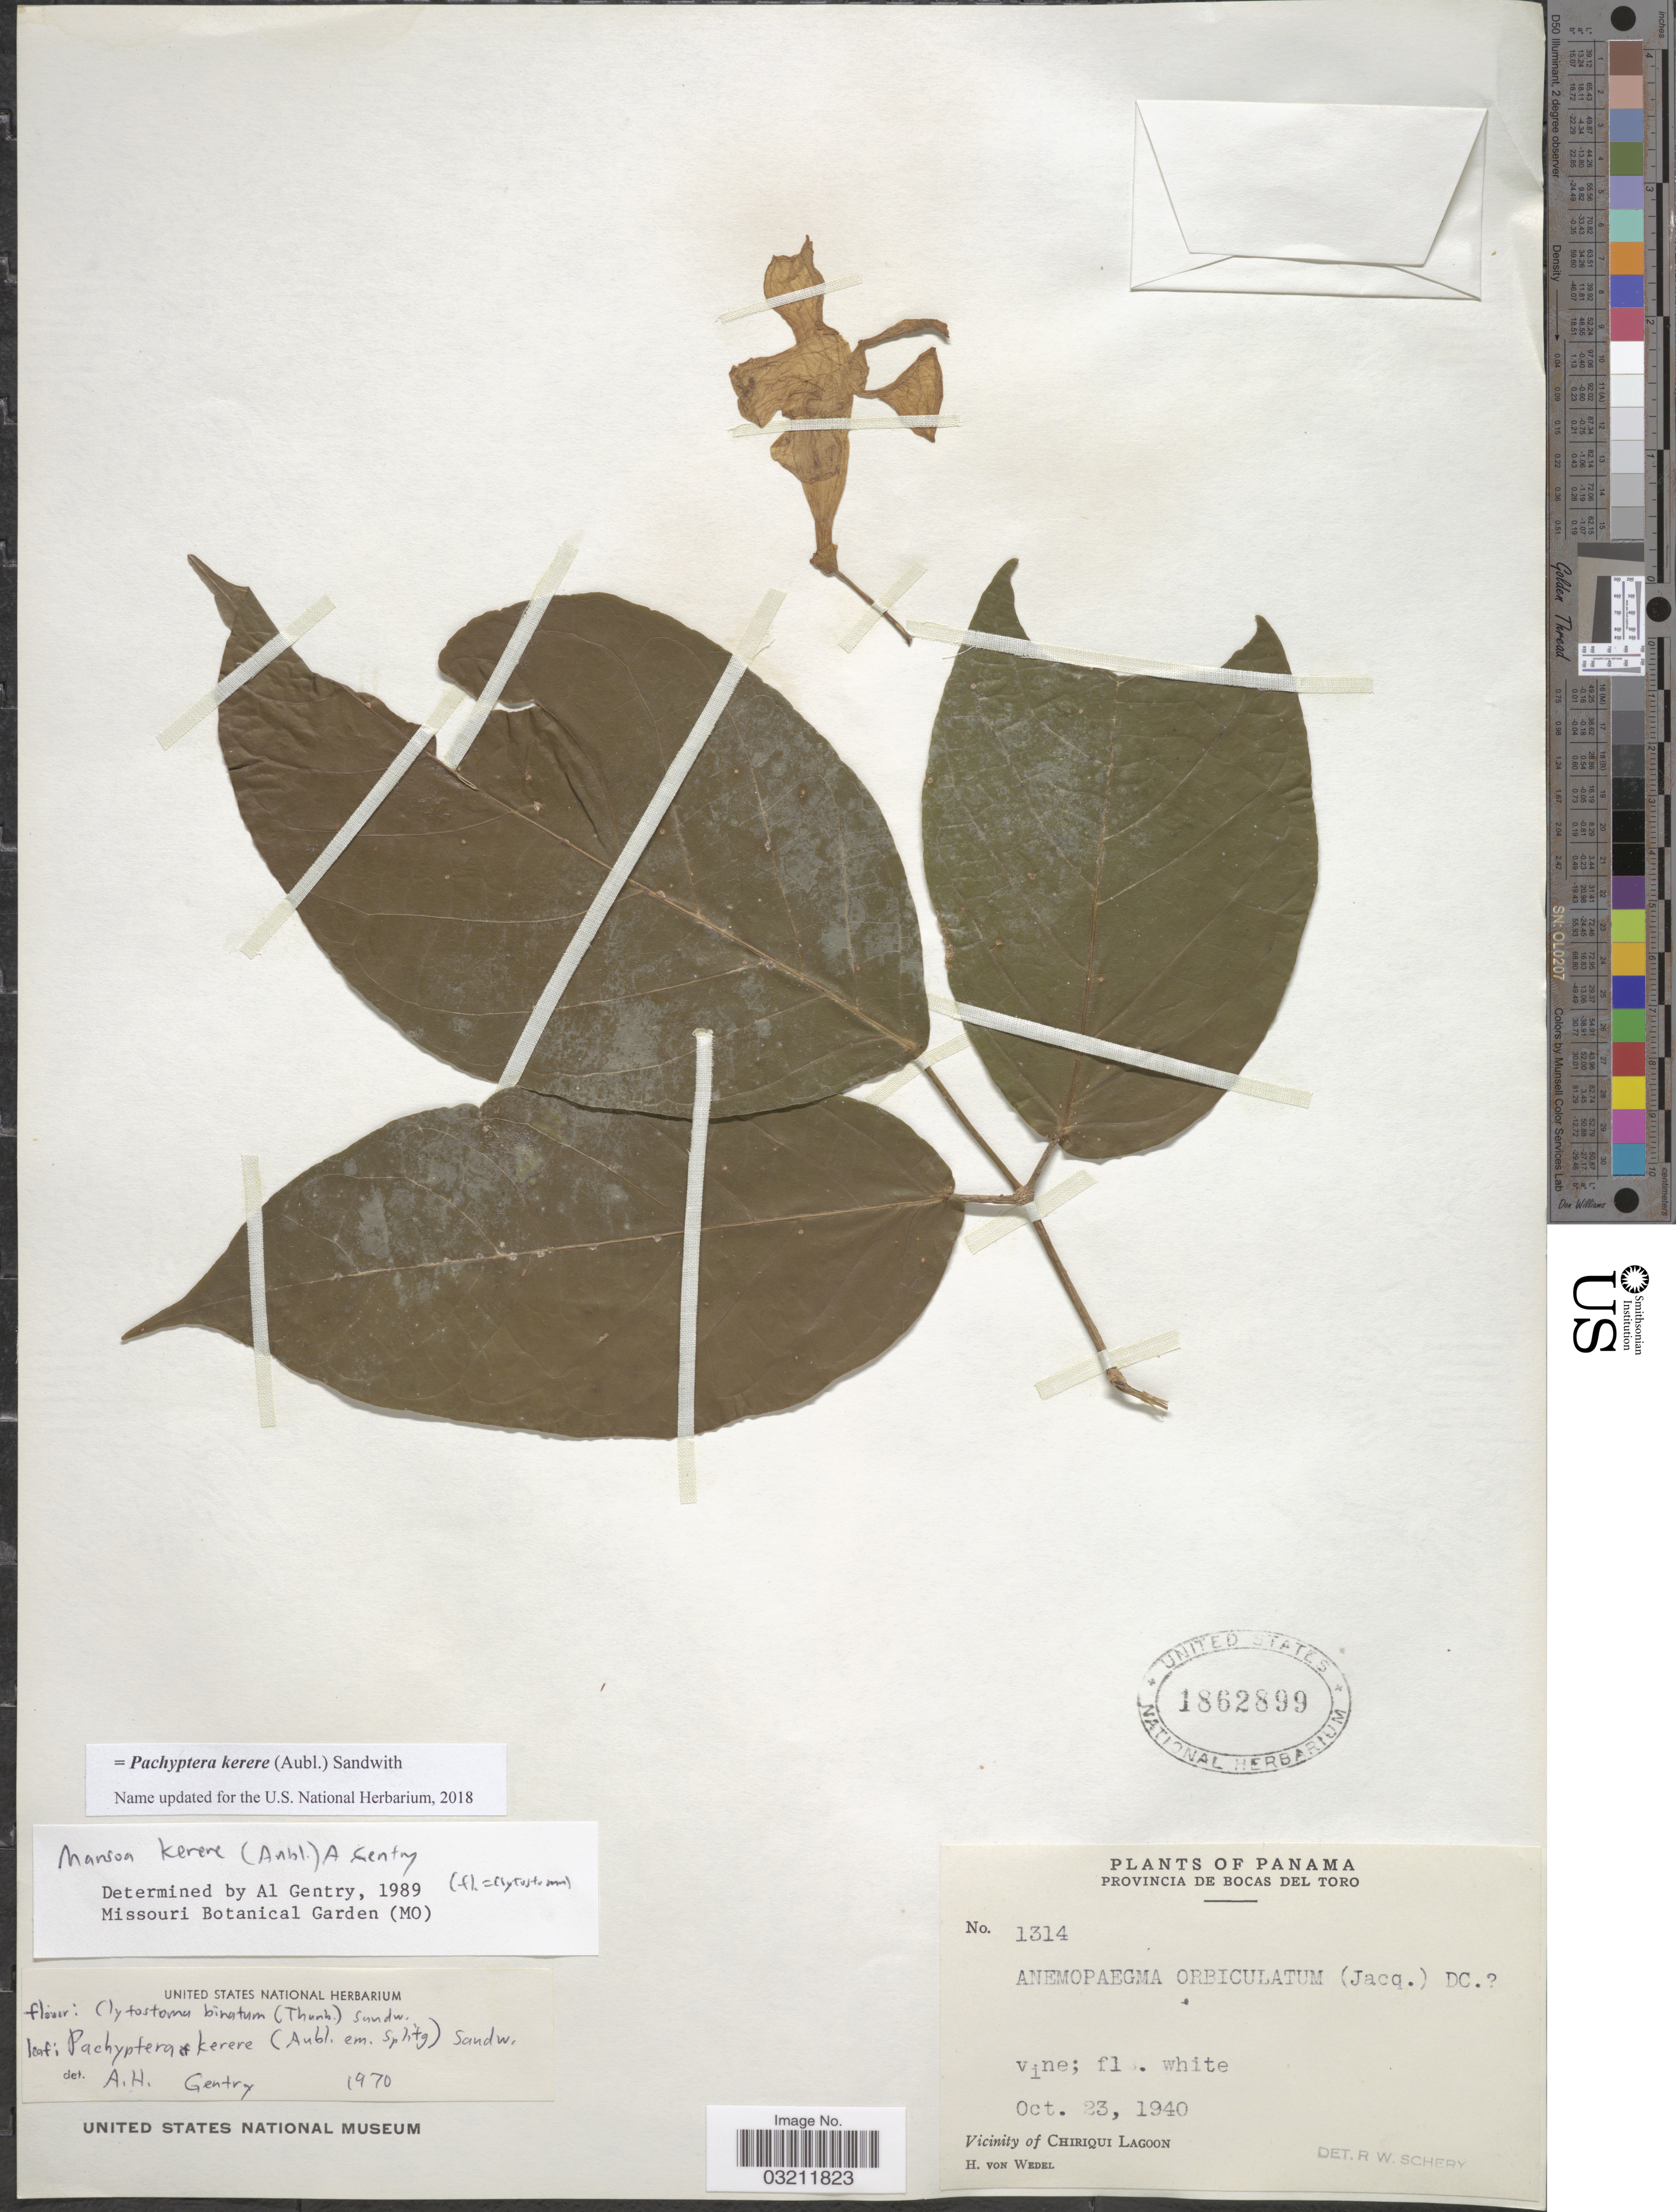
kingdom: Plantae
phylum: Tracheophyta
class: Magnoliopsida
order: Lamiales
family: Bignoniaceae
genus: Pachyptera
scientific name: Pachyptera kerere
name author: (Aubl.) Sandwith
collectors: H. von Wedel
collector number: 1314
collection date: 1940-10-23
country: Panama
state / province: Bocas del Toro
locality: Vicinity of Chiriqui Lagoon.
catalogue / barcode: US 1862899